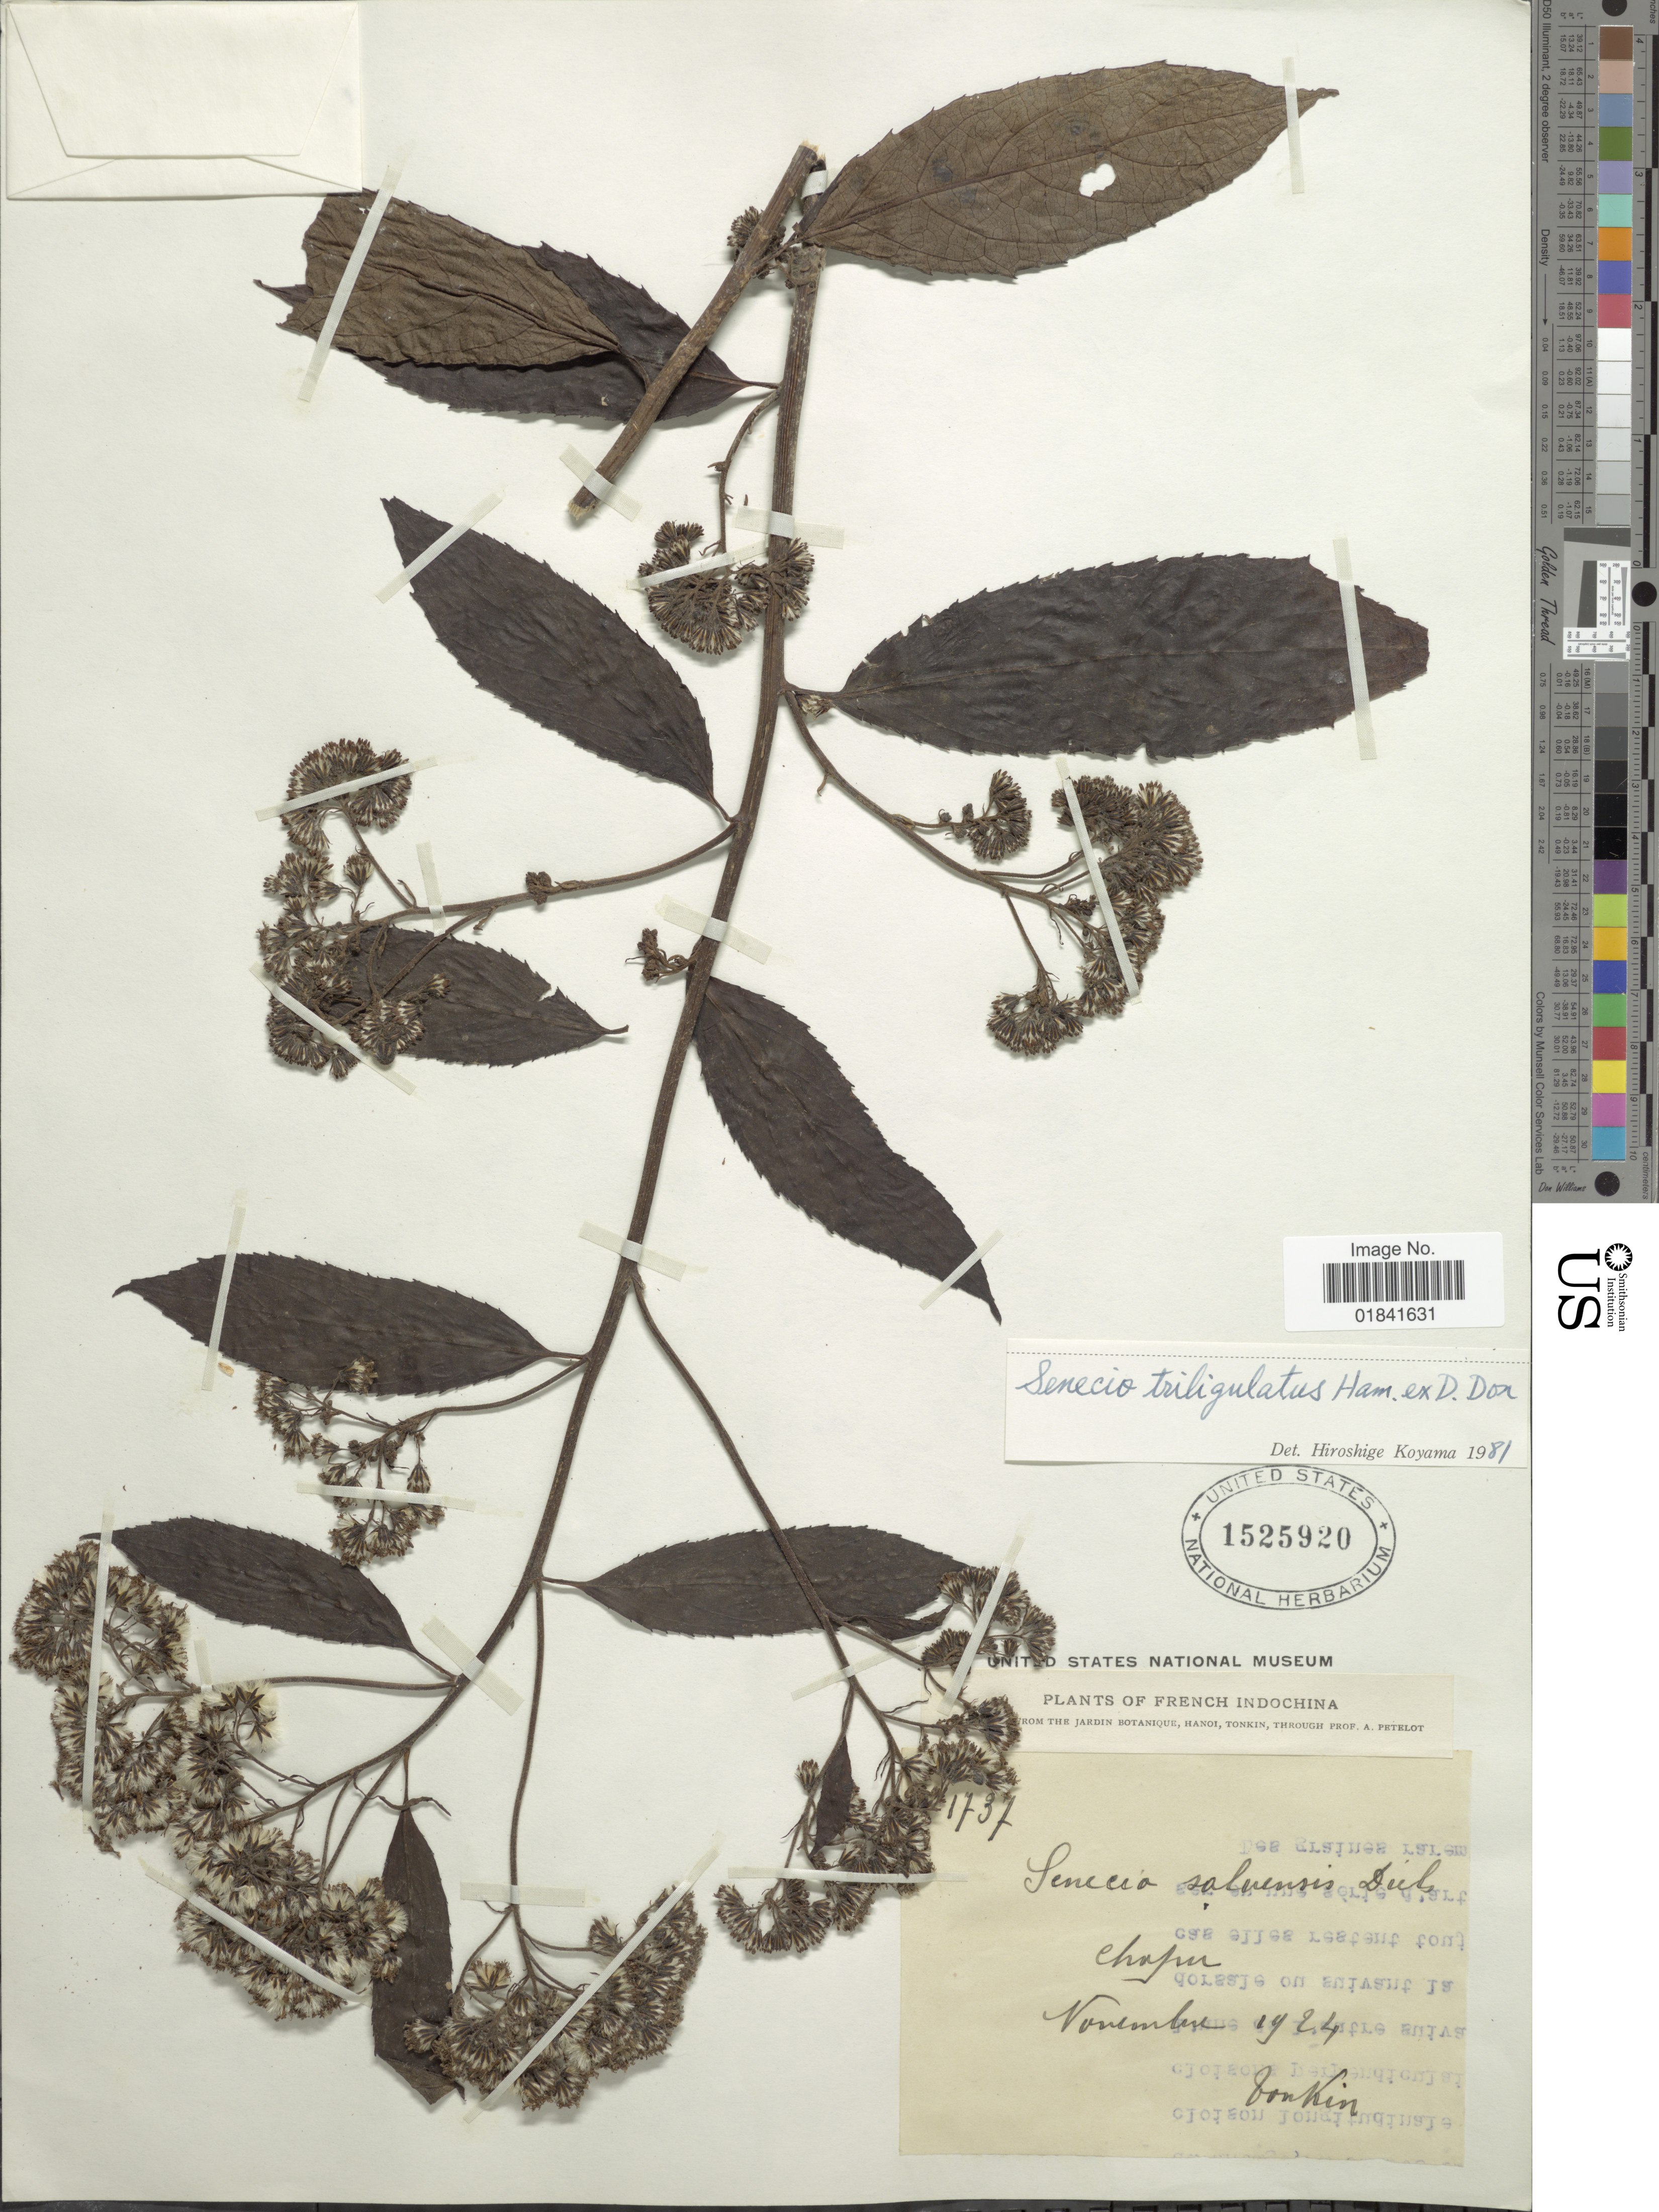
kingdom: Plantae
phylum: Tracheophyta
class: Magnoliopsida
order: Asterales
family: Asteraceae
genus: Senecio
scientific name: Senecio triligulatus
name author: Buch.-Ham. ex DC.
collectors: A. Petelot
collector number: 1737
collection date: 1924-11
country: Vietnam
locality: French IndoChina, Tonkin. Chapa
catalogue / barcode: US 1525920